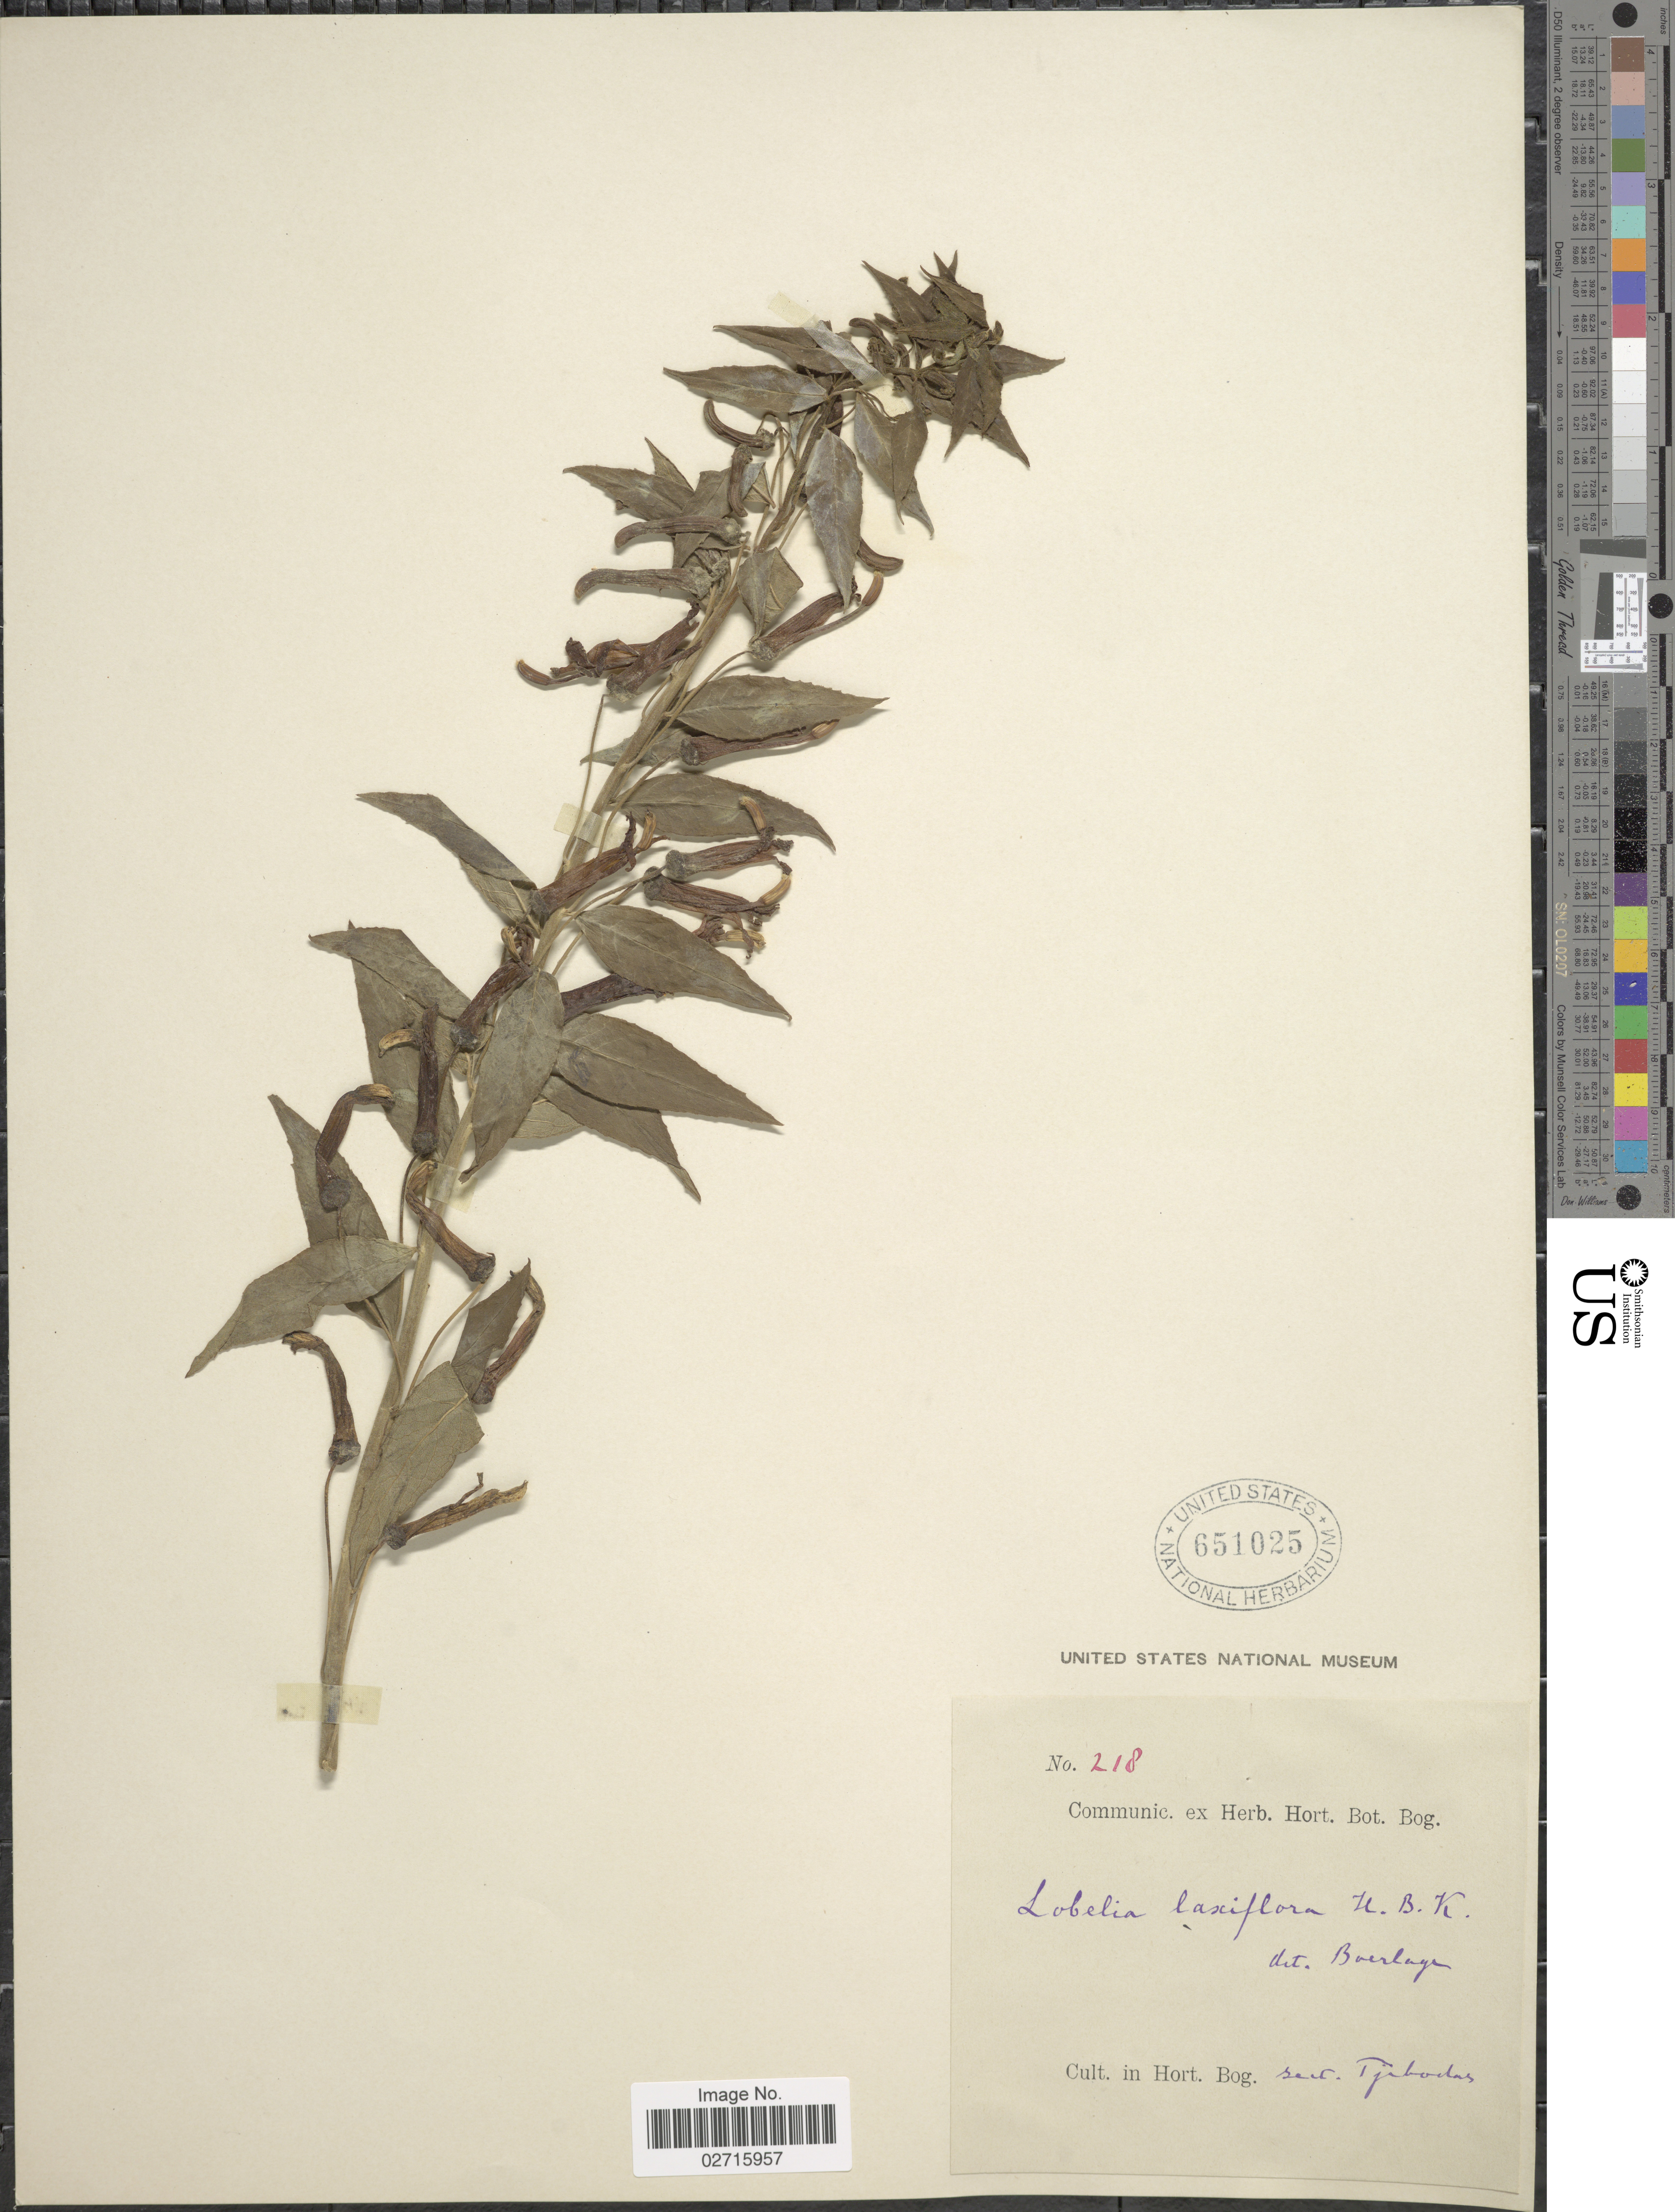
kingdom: Plantae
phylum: Tracheophyta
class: Magnoliopsida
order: Asterales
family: Campanulaceae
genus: Lobelia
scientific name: Lobelia laxiflora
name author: Kunth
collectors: ex herb. Hort. Bot. Bog.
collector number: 218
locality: Cult. in Hort. Bog. sub. Tjibodas [interpreted]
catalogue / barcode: US 651025